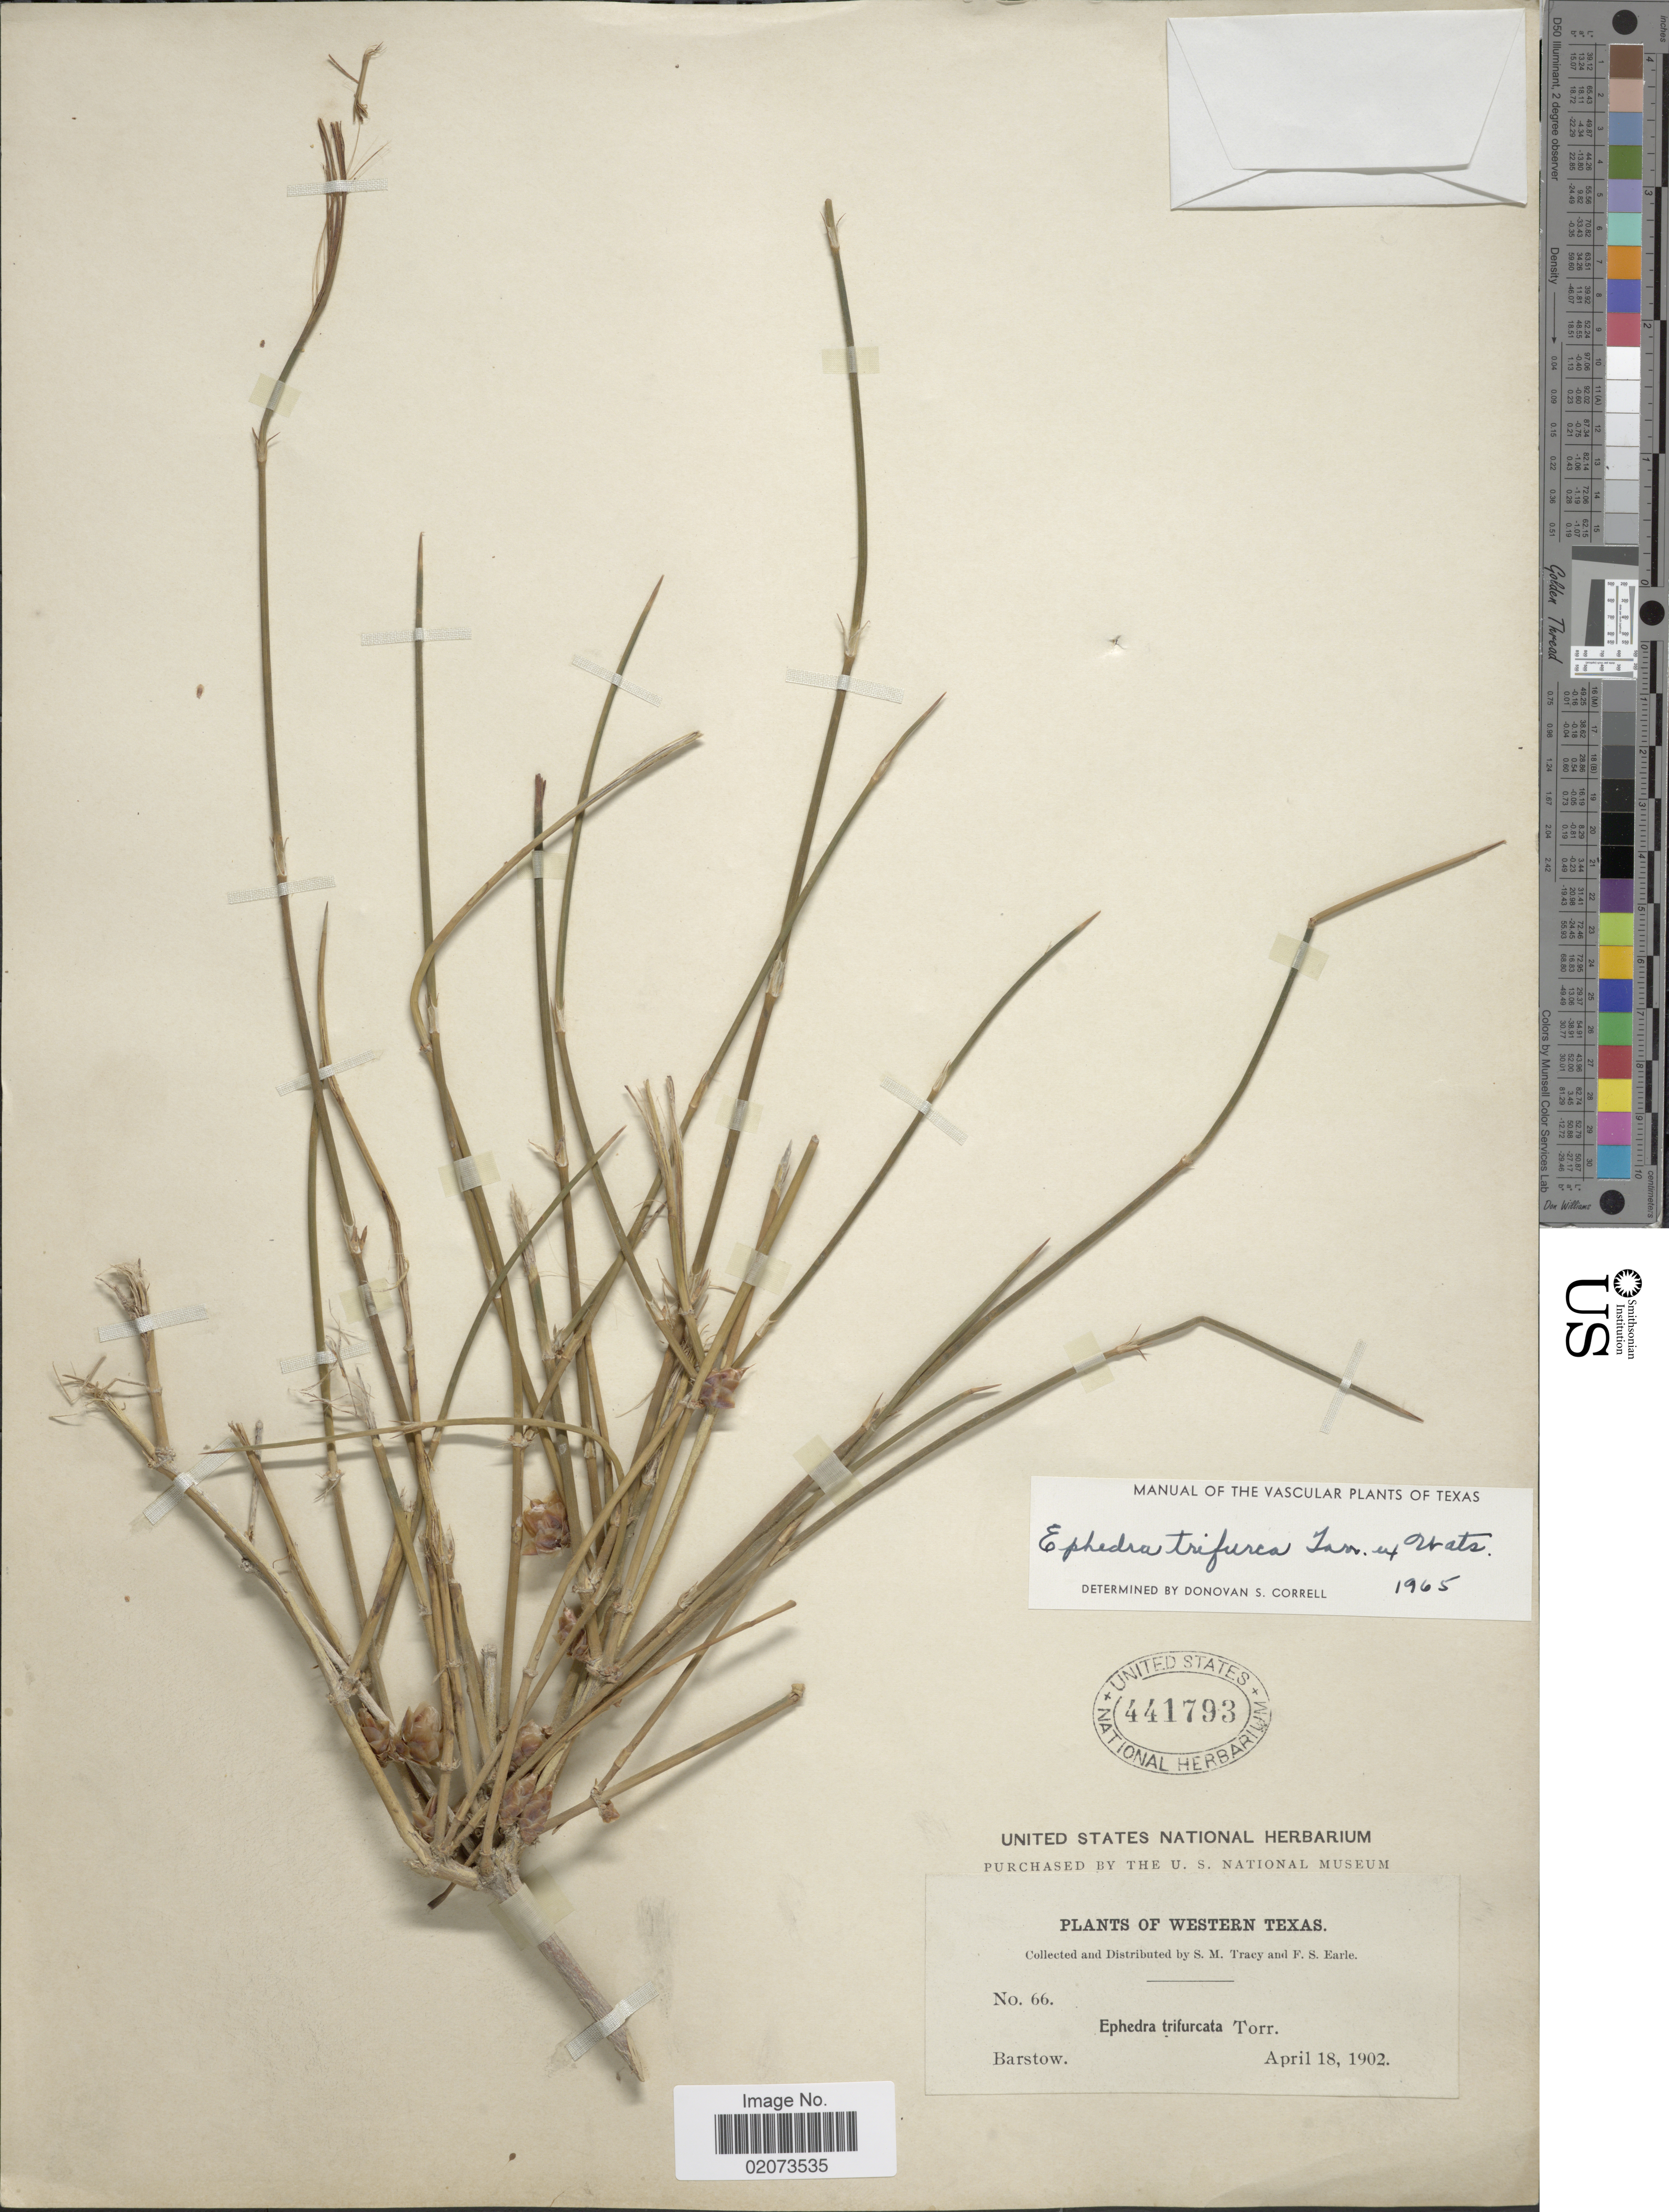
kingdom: Plantae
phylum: Tracheophyta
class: Gnetopsida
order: Ephedrales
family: Ephedraceae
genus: Ephedra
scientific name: Ephedra trifurca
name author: Torr. ex S. Watson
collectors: S. M. Tracy & F. S. Earle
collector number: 66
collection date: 1902-04-18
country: United States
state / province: Texas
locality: Western Texas, Barstow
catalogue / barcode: US 441793